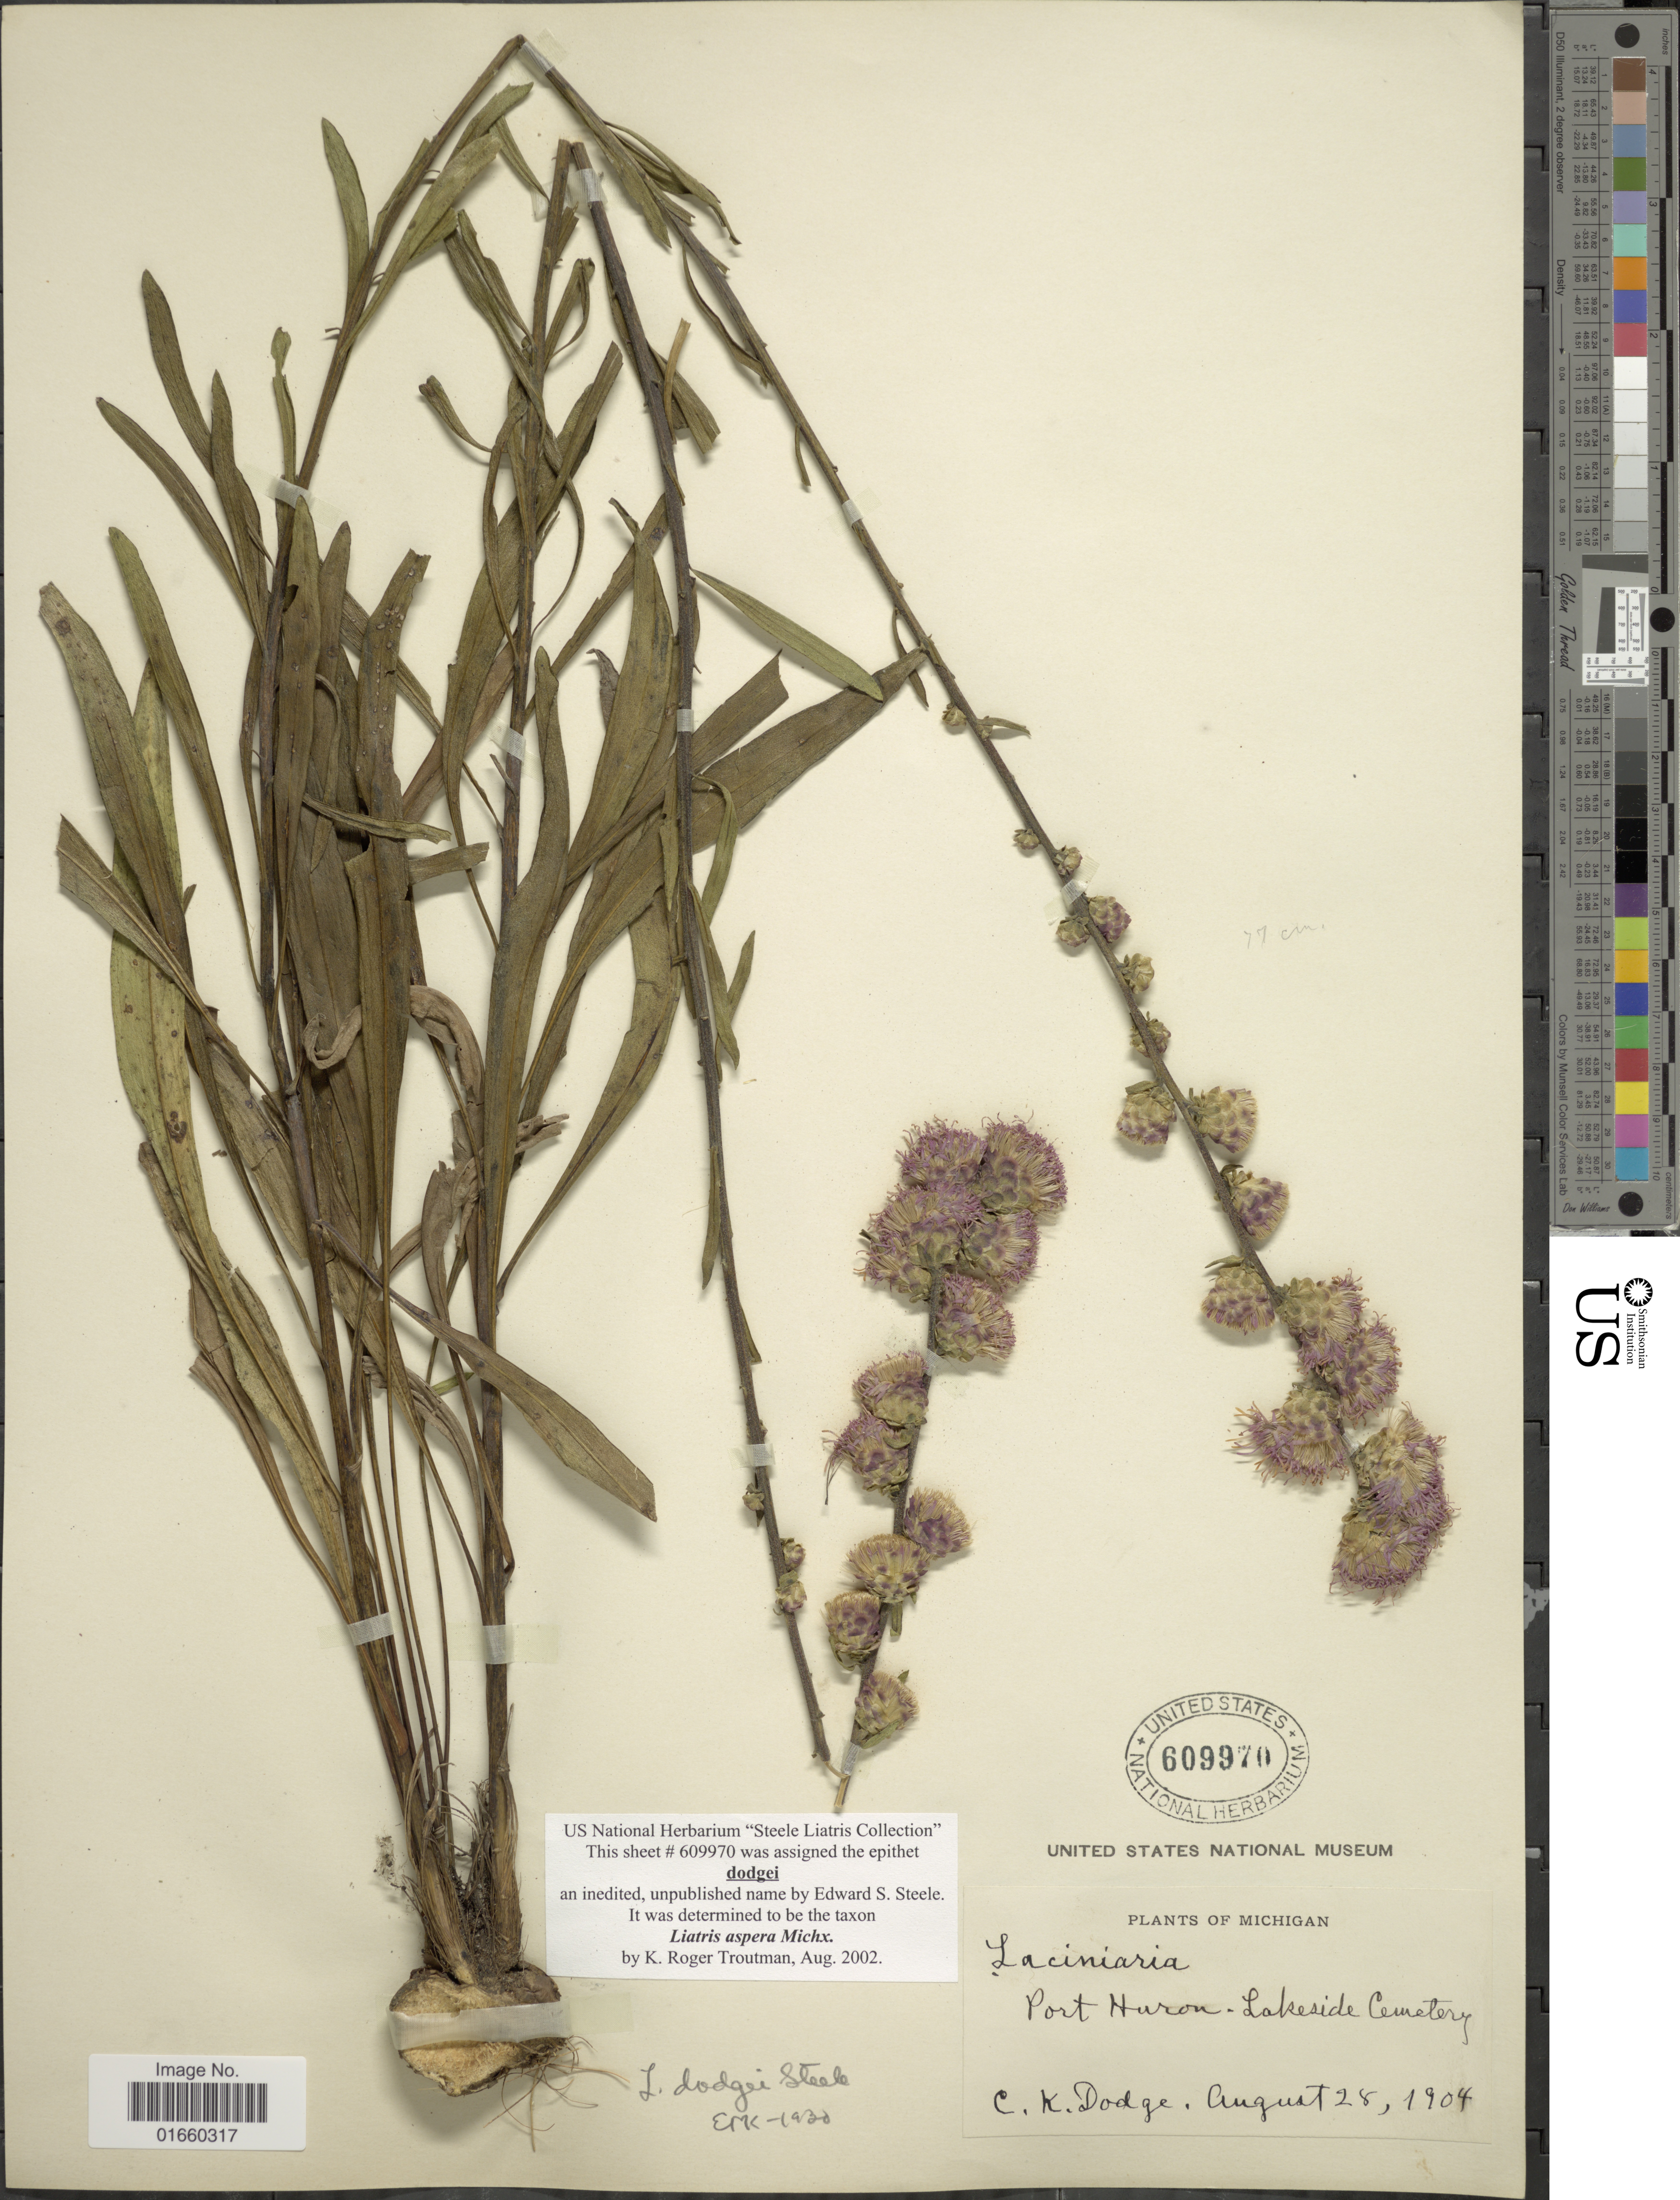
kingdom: Plantae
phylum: Tracheophyta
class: Magnoliopsida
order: Asterales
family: Asteraceae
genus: Liatris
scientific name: Liatris aspera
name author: Michx.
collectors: C. Dodge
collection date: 1904-08-28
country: United States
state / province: Michigan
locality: Port Huron - Lakeside Cemetery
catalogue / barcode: US 609970